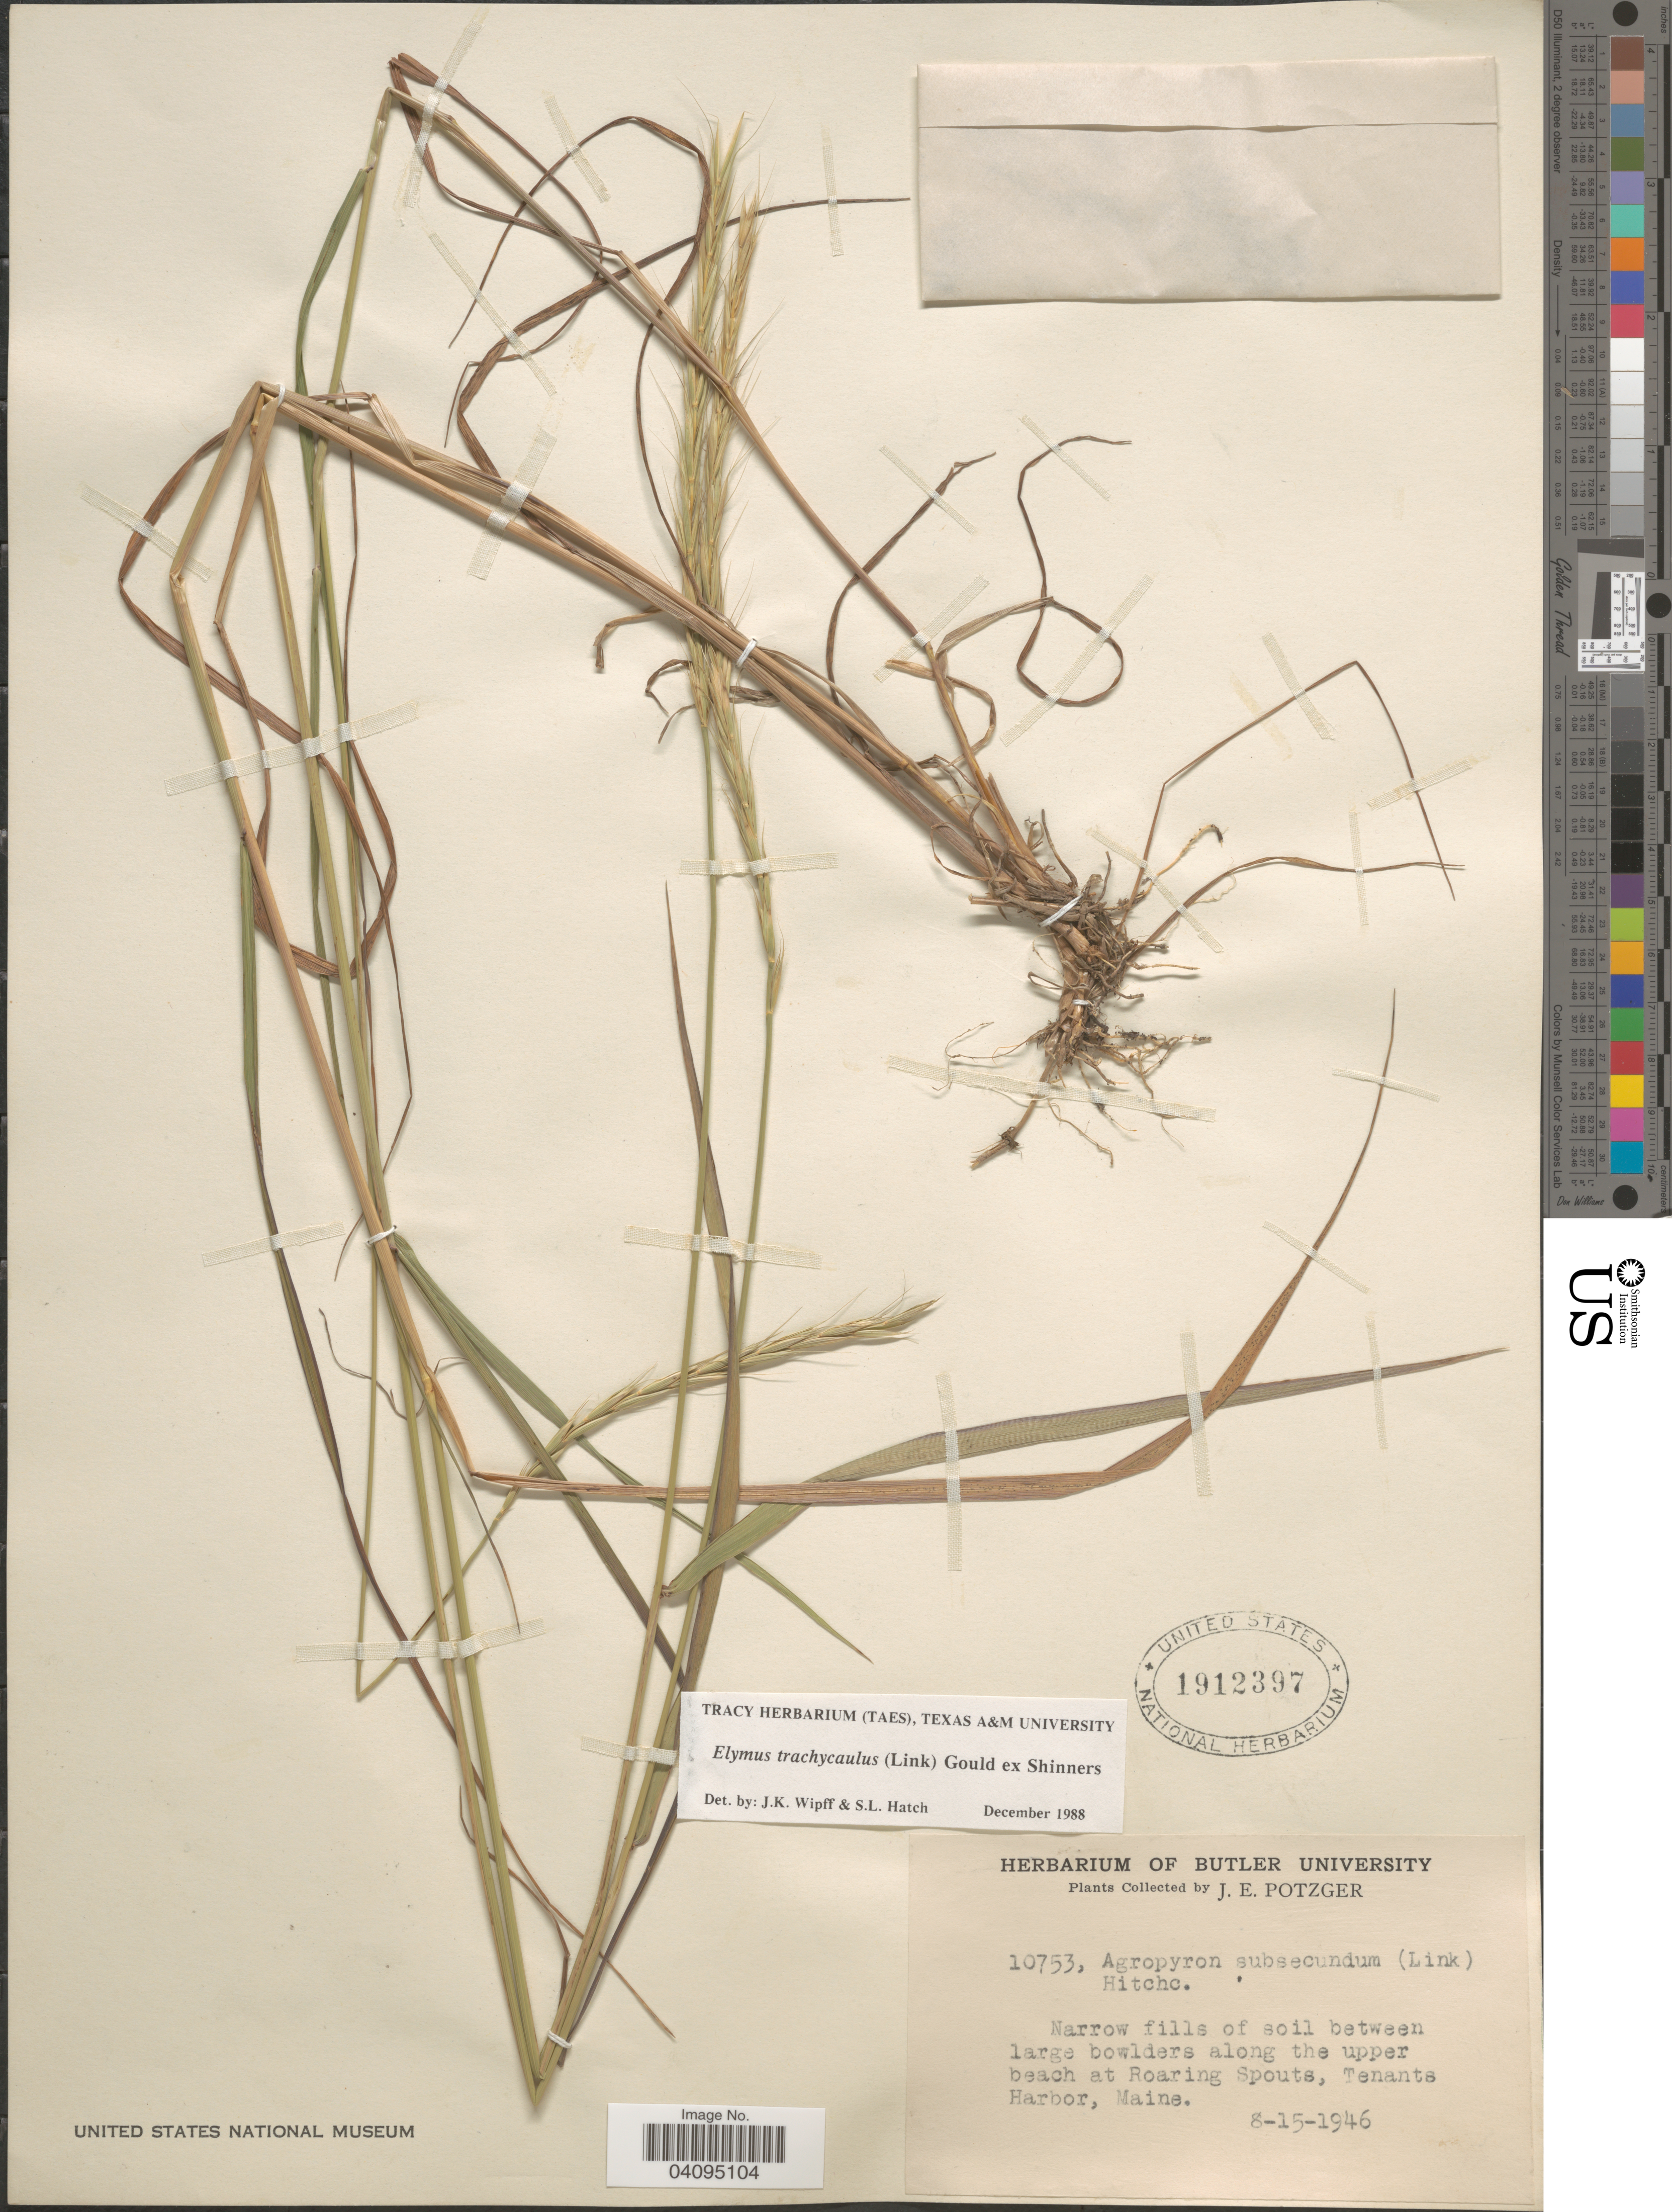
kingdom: Plantae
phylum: Tracheophyta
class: Liliopsida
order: Poales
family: Poaceae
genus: Elymus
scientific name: Elymus trachycaulus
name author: (Link) Gould ex Shinners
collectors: J. Potzger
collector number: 10753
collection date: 1946-08-15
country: United States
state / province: Maine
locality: Narrow fills of soil between large bowlders along the upper beach at Roaring Spouts, Tenants Harbor.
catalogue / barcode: US 1912397